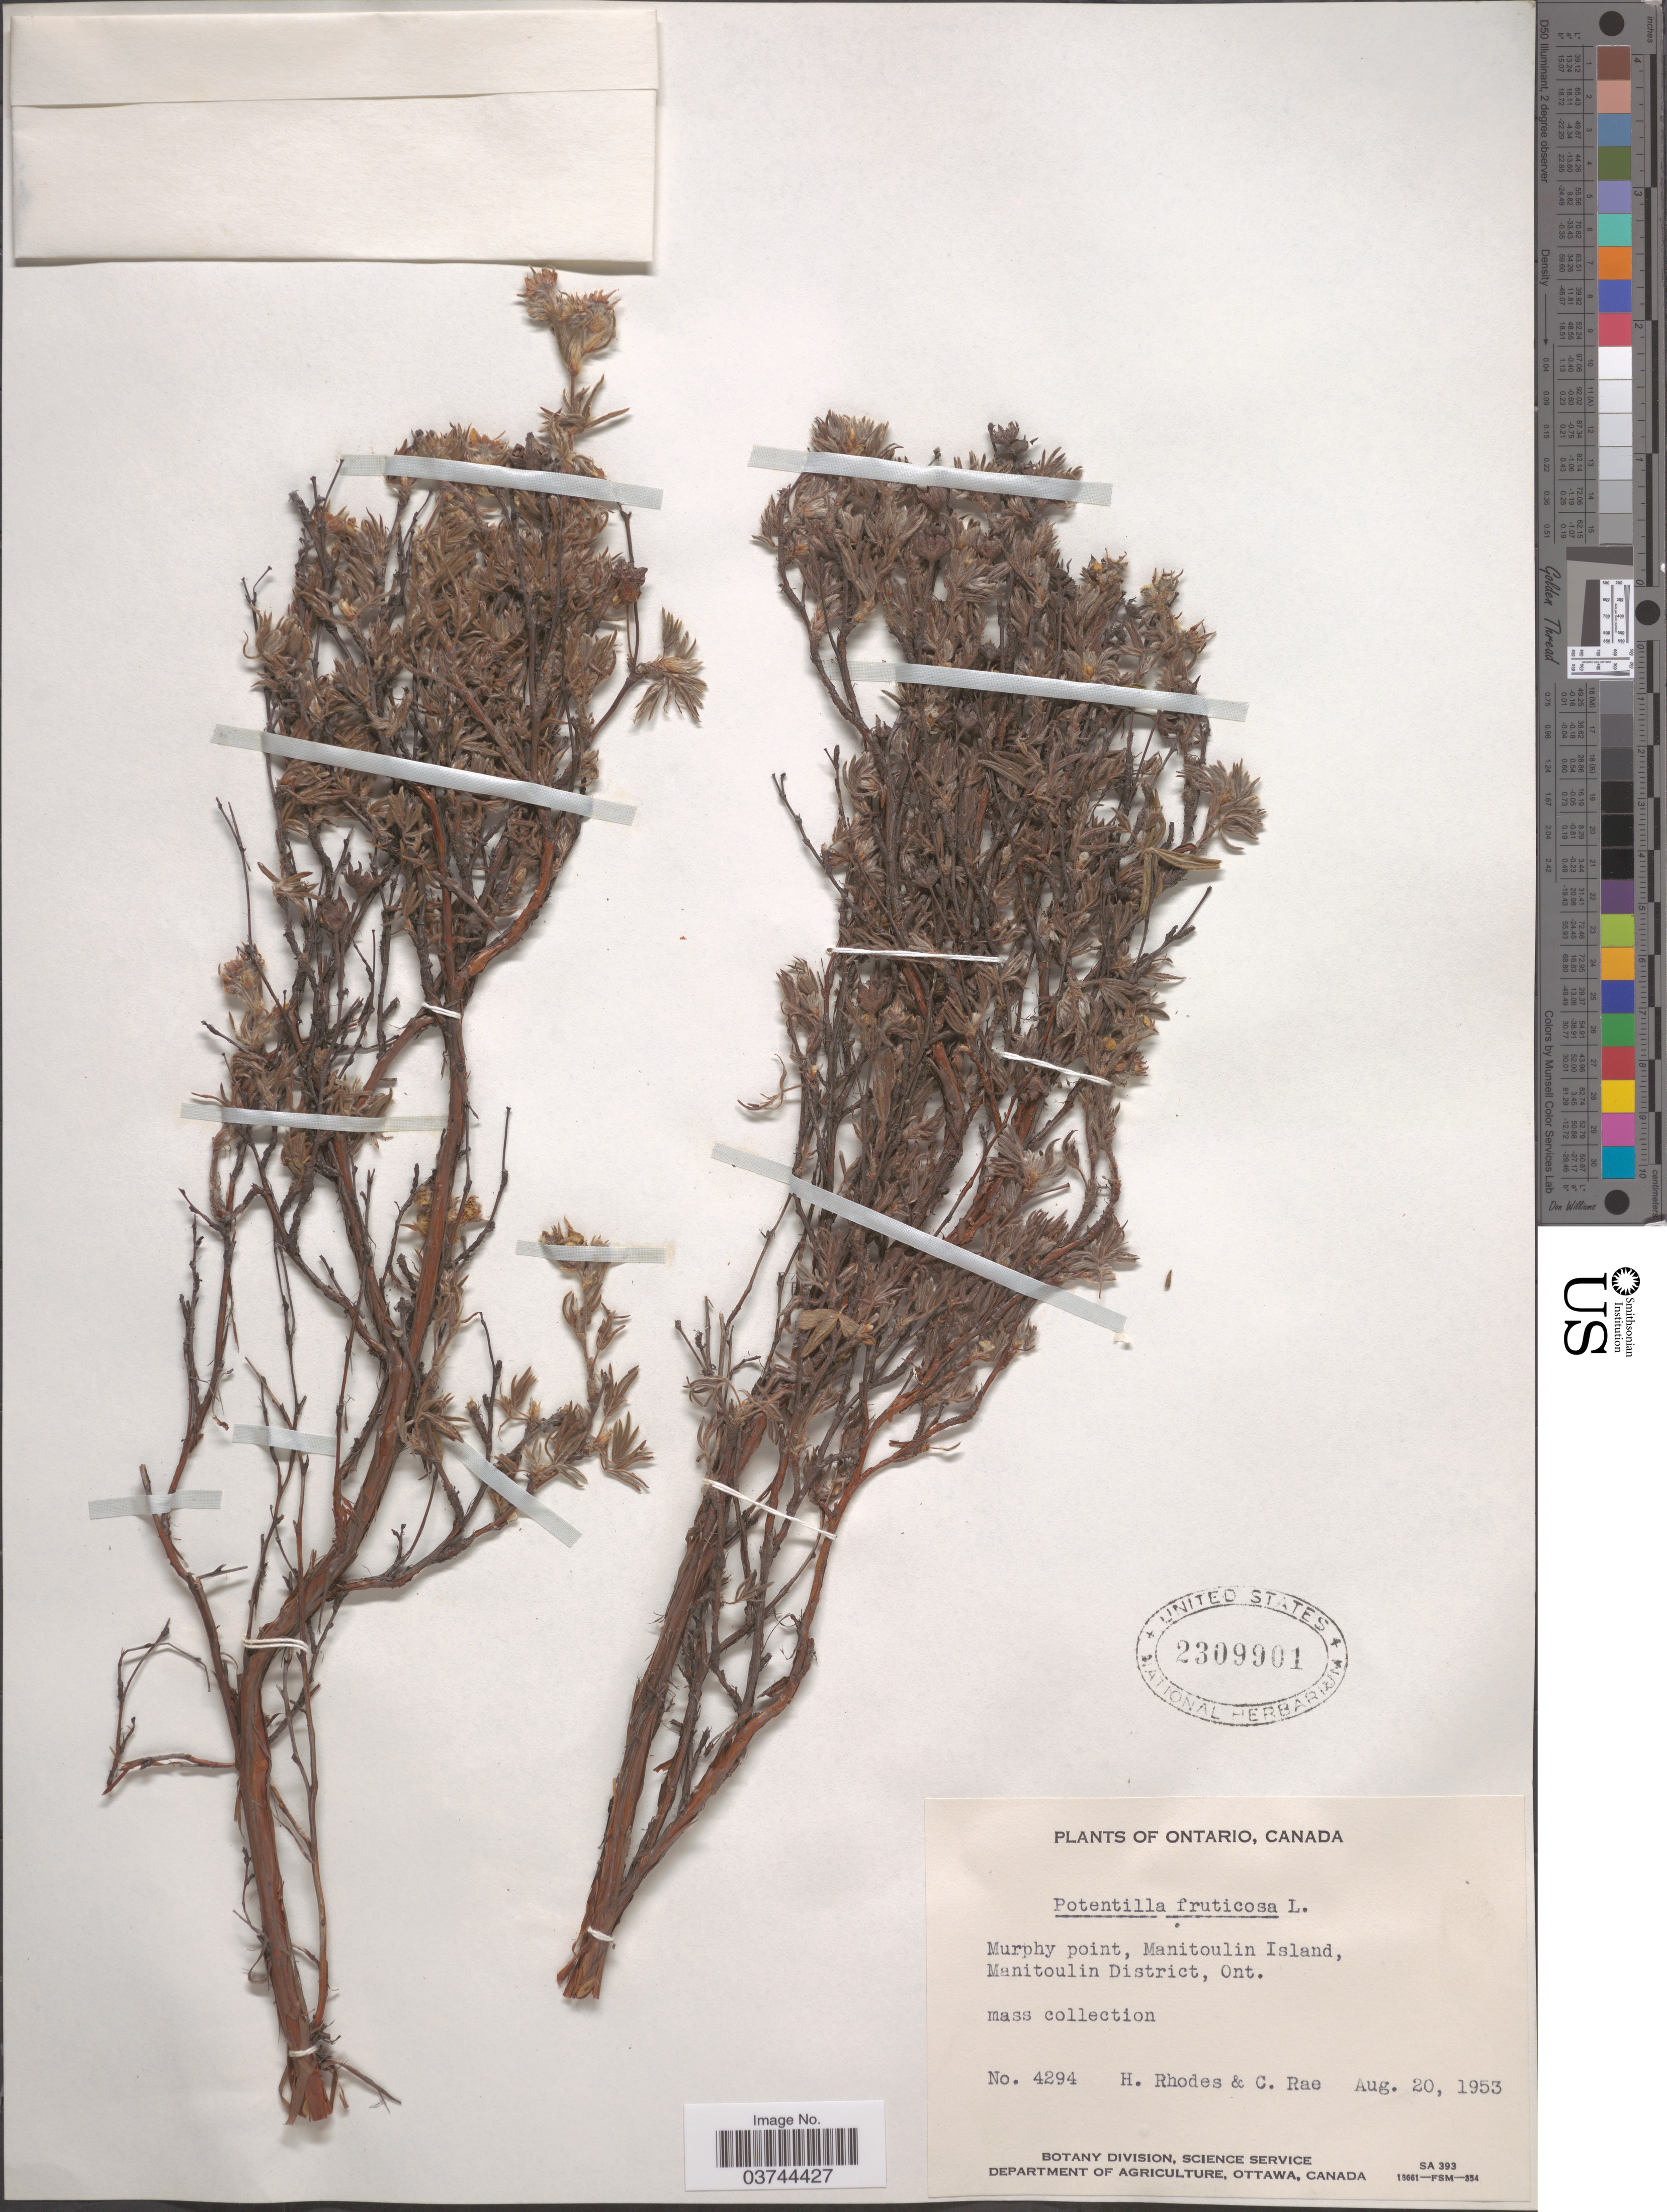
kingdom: Plantae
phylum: Tracheophyta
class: Magnoliopsida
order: Rosales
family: Rosaceae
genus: Dasiphora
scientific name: Dasiphora fruticosa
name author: (L.) Rydb.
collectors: H. Rhodes & C. Rae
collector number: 4294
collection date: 1953-08-20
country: Canada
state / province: Ontario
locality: Murphy point, Manitoulin Island, Manitoulin District.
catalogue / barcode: US 2309901